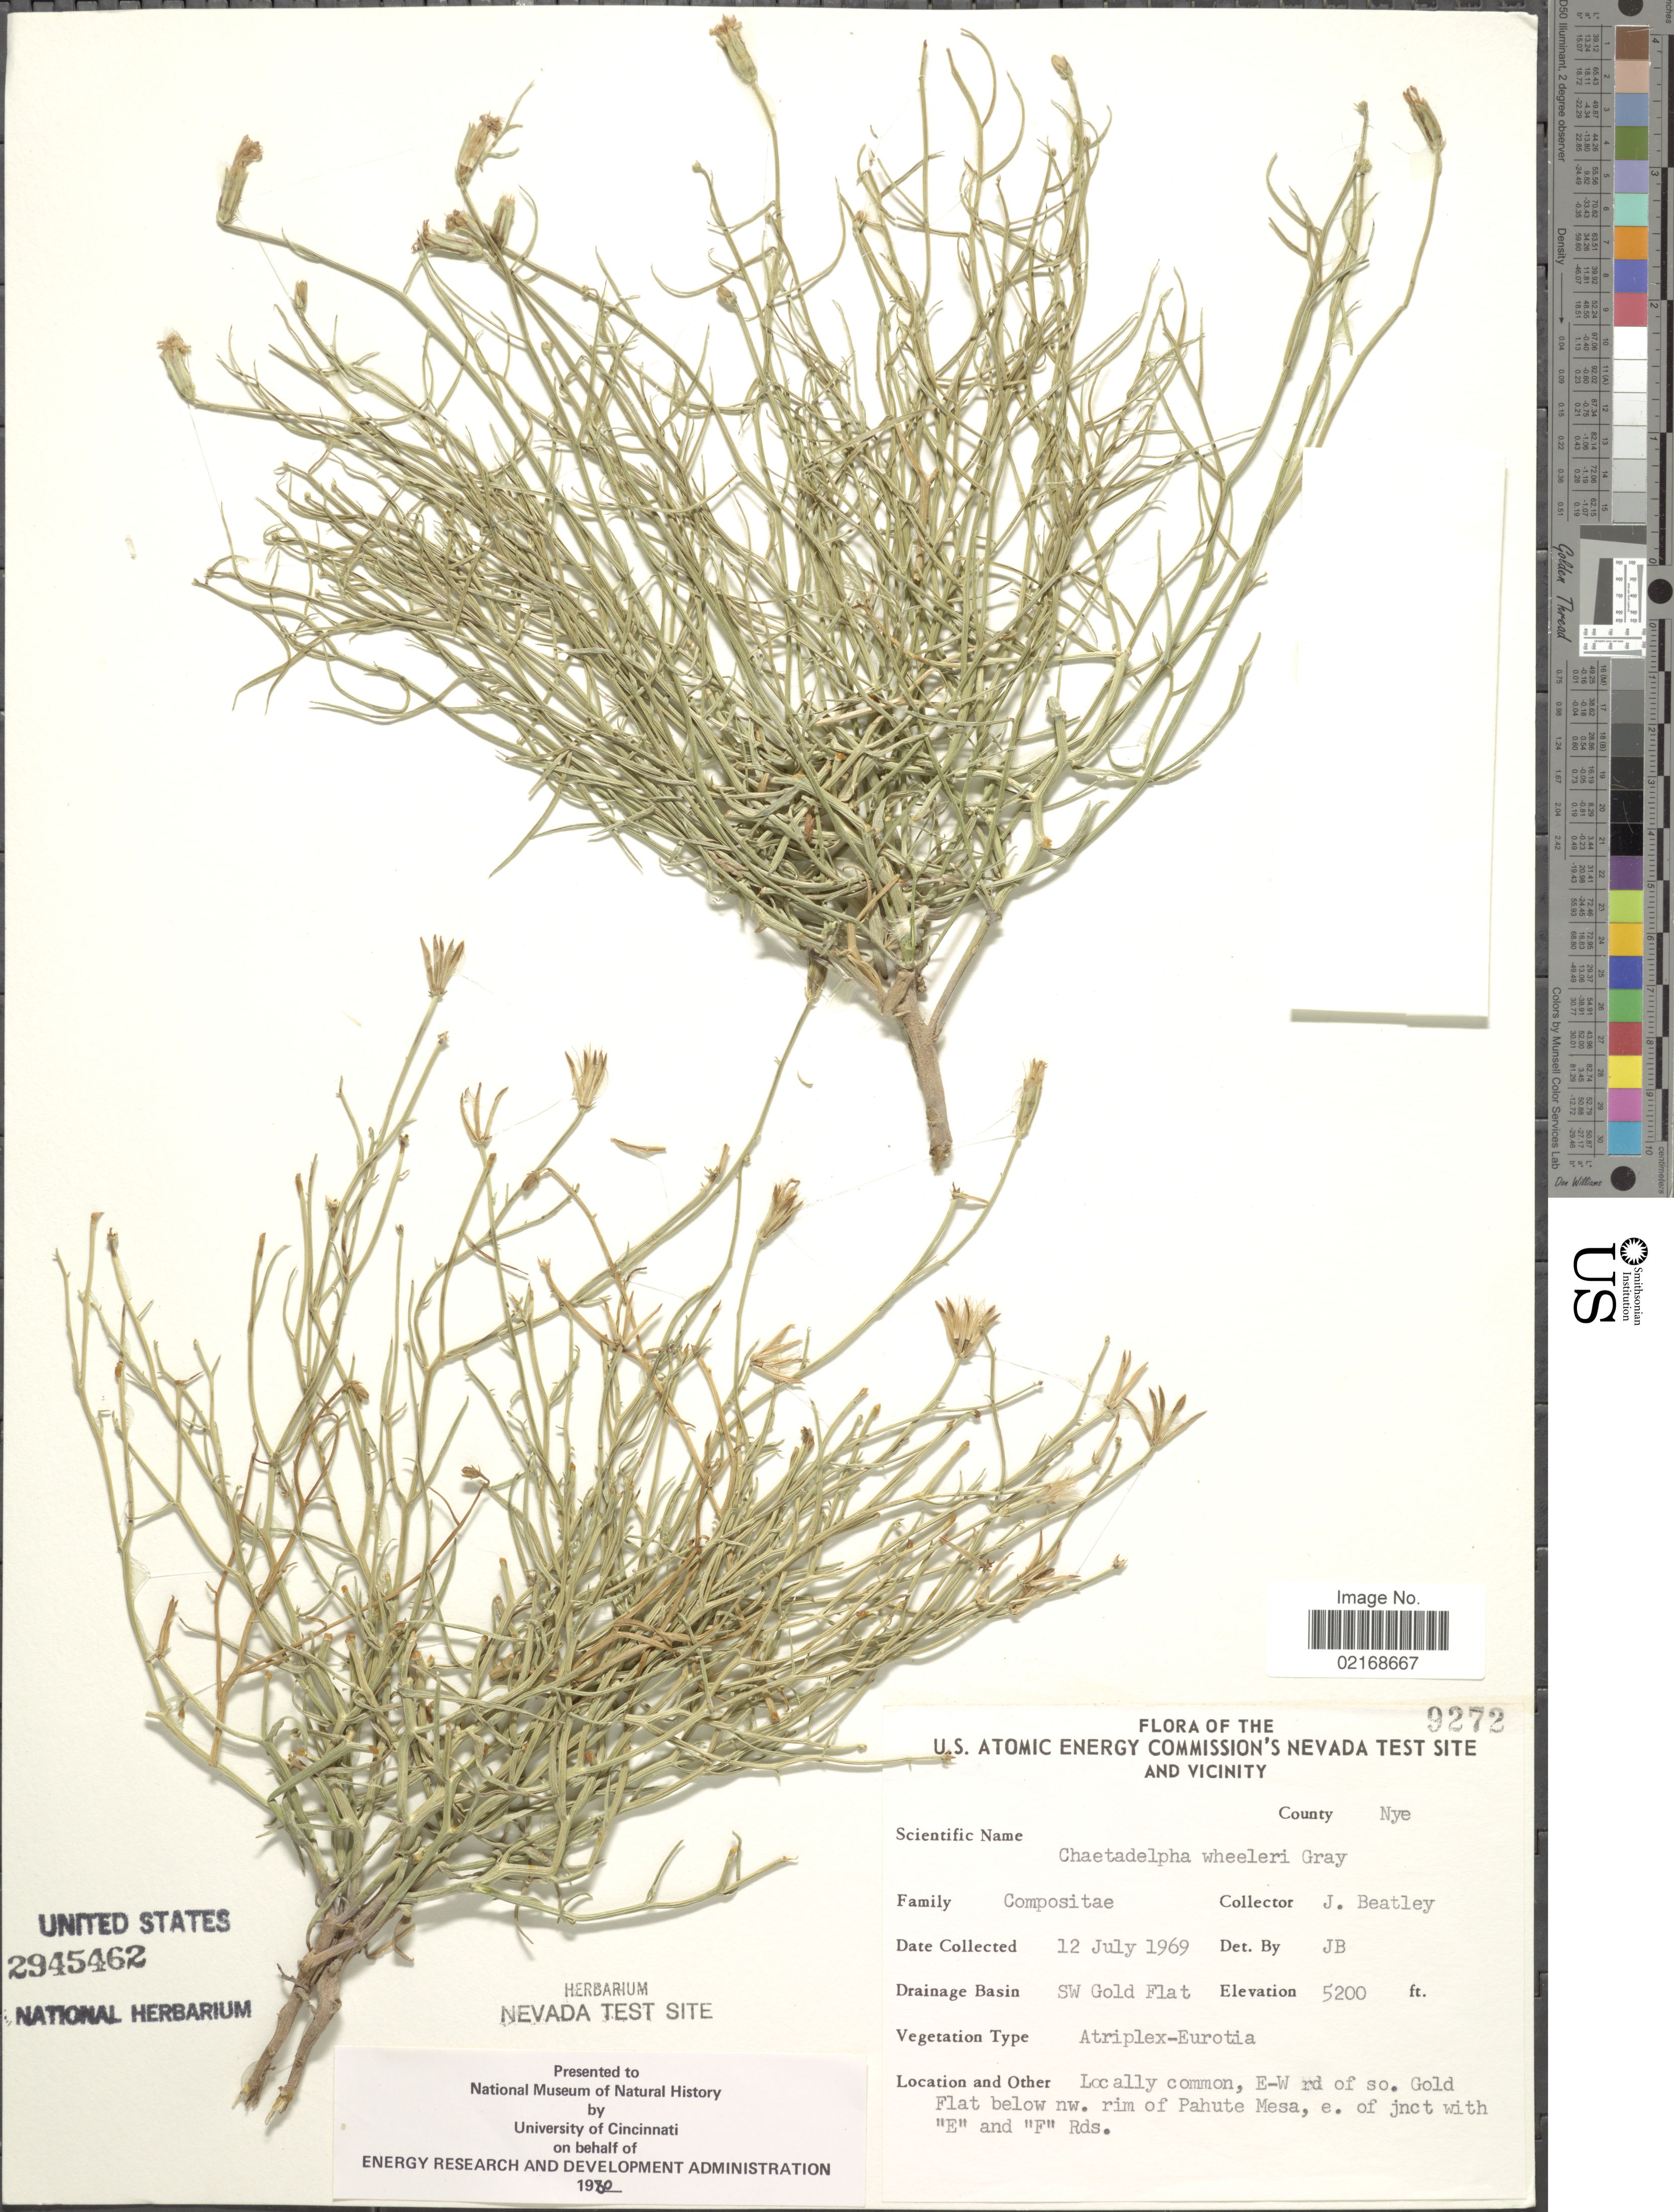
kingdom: Plantae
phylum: Tracheophyta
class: Magnoliopsida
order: Asterales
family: Asteraceae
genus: Chaetadelpha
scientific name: Chaetadelpha wheeleri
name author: A. Gray ex S. Watson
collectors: J. C. Beatley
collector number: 9272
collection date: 1969-07-12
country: United States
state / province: Nevada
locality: U.S. Atomic Energy Commission's Nevada Test Site and Vicinity, Drainage Basin: SW Gold Flat, E-W rd of so. Gold Flat below nw. rim of Pahute Mesa, e. of jnct with "E" and "F" Rds, County: Nye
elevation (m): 1585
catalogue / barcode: US 2945462